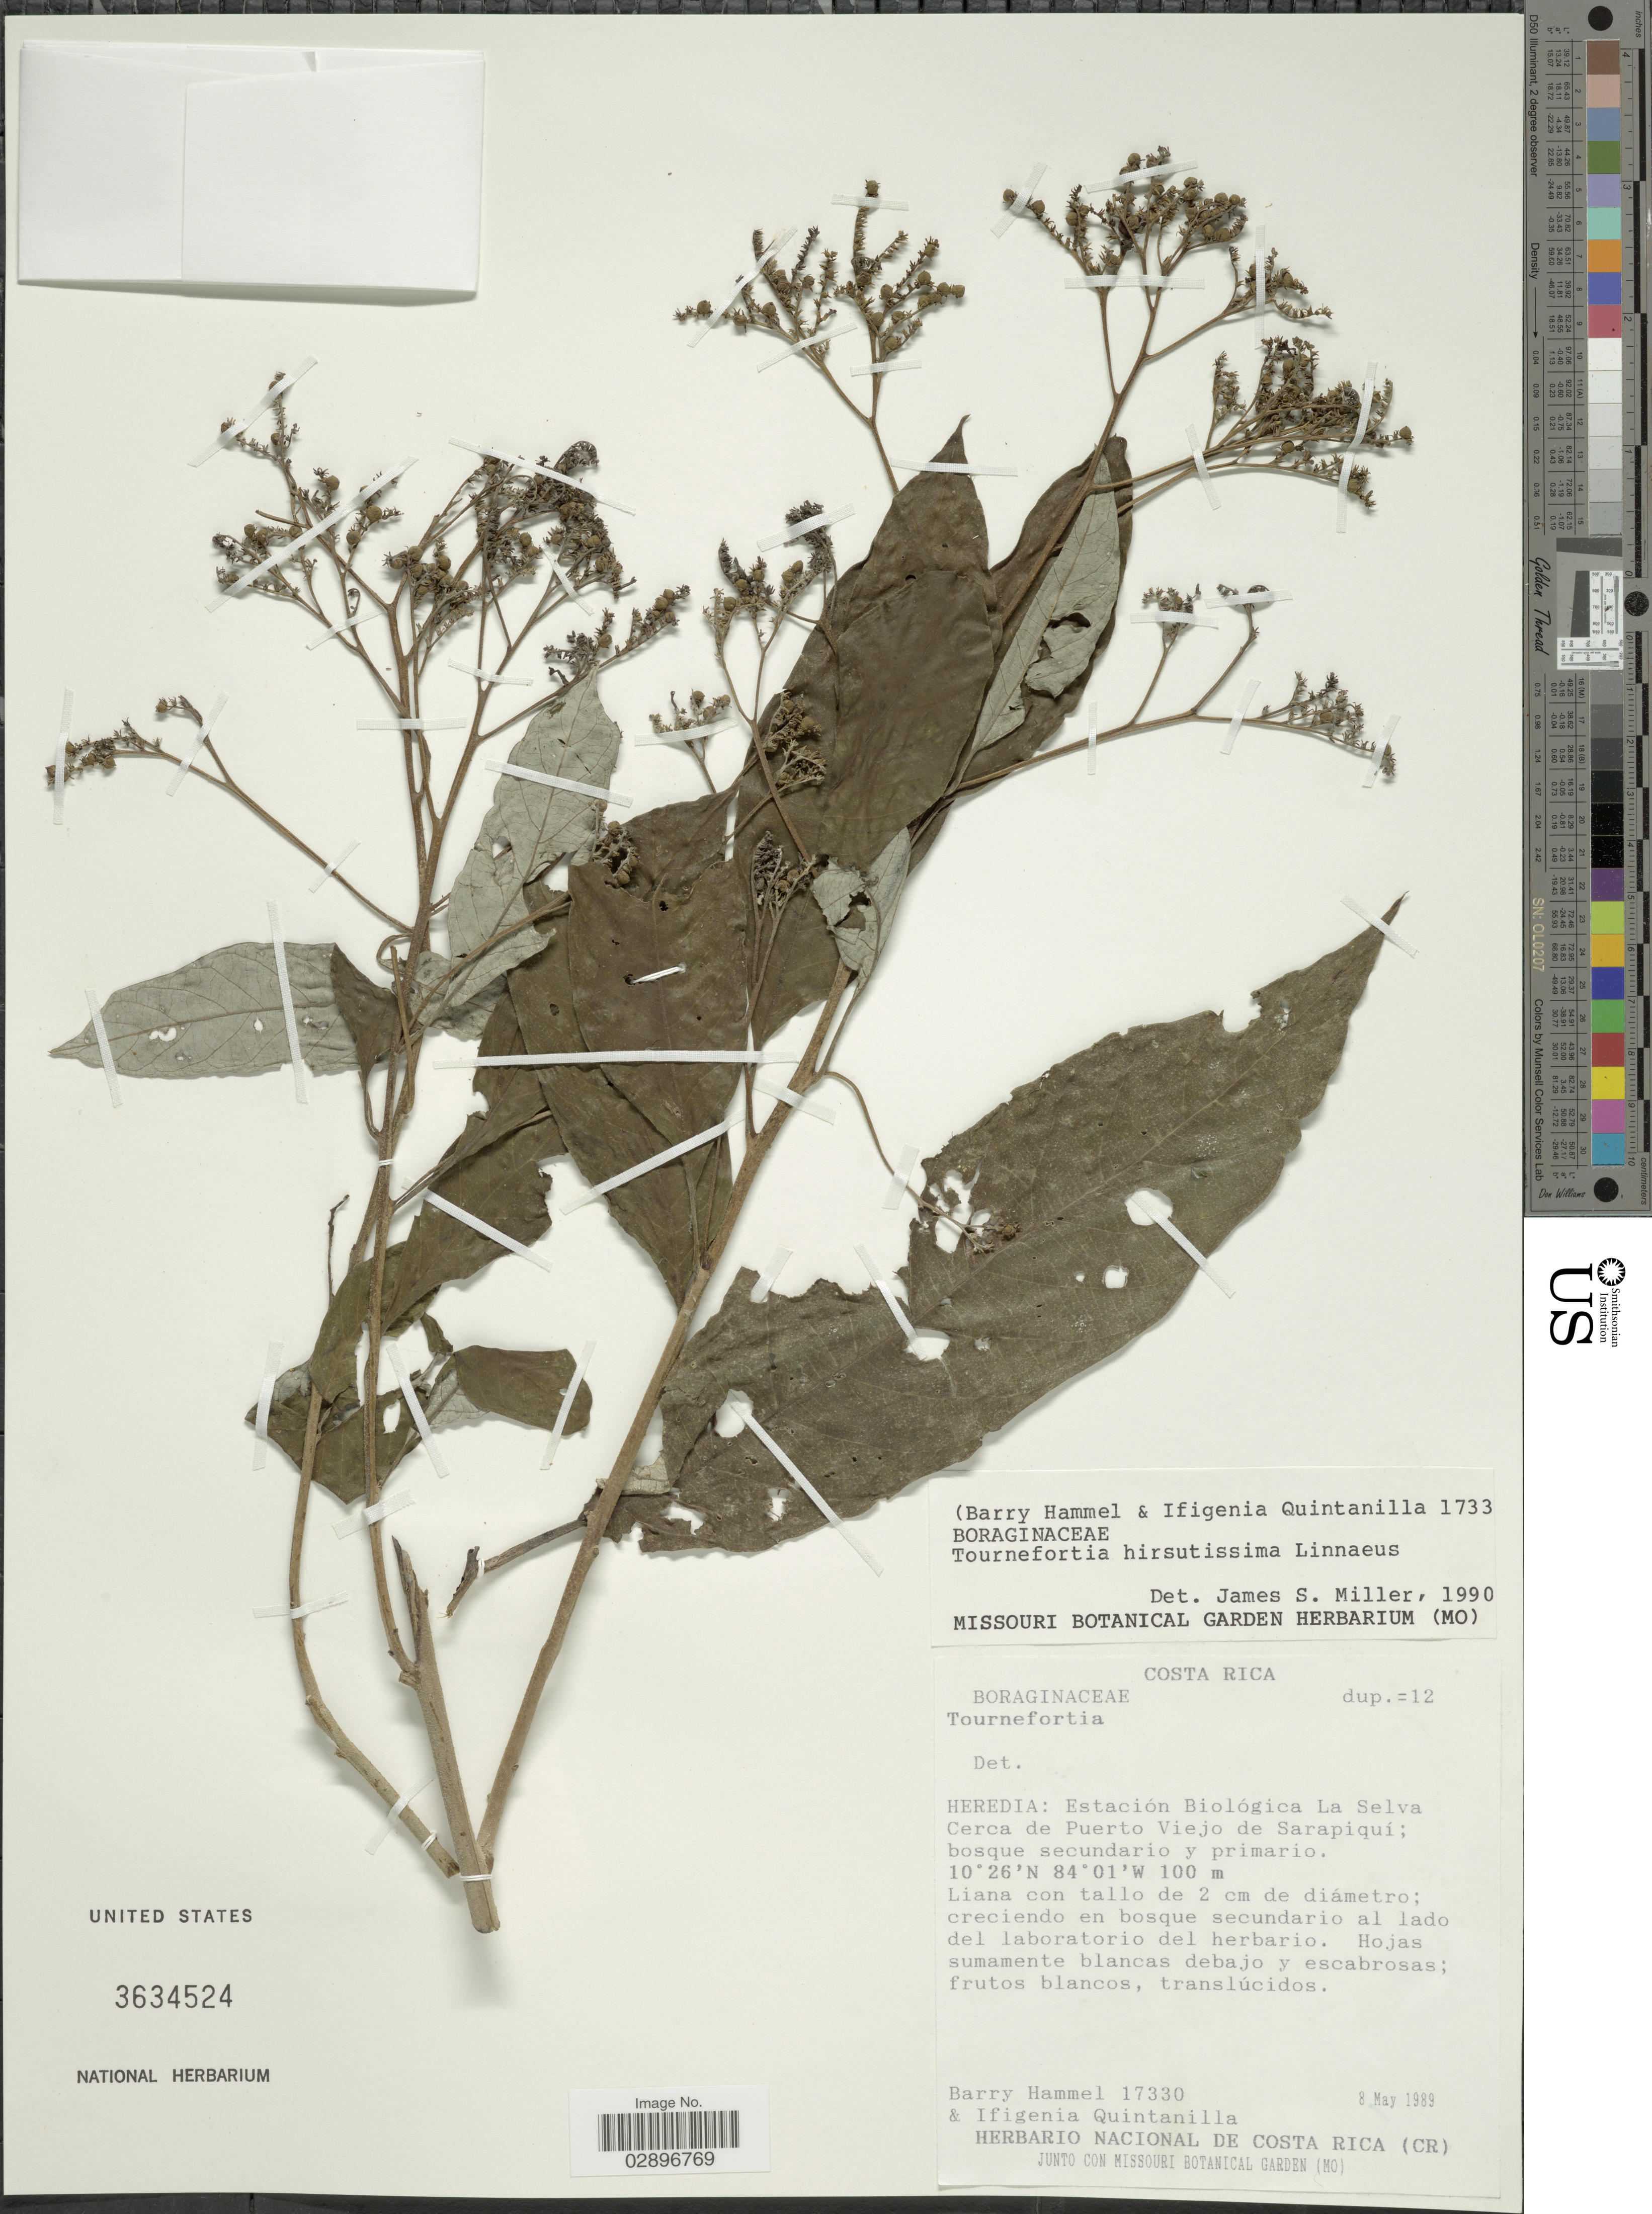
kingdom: Plantae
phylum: Tracheophyta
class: Magnoliopsida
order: Boraginales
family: Heliotropiaceae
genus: Tournefortia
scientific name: Tournefortia hirsutissima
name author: L.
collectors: B. Hammel & I. Quintanilla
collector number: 17330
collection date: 1989-05-08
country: Costa Rica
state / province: Heredia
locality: Estación Biológica La Selva Cerca de Puerto Viejo de Sarapiquí.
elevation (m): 100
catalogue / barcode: US 3634524